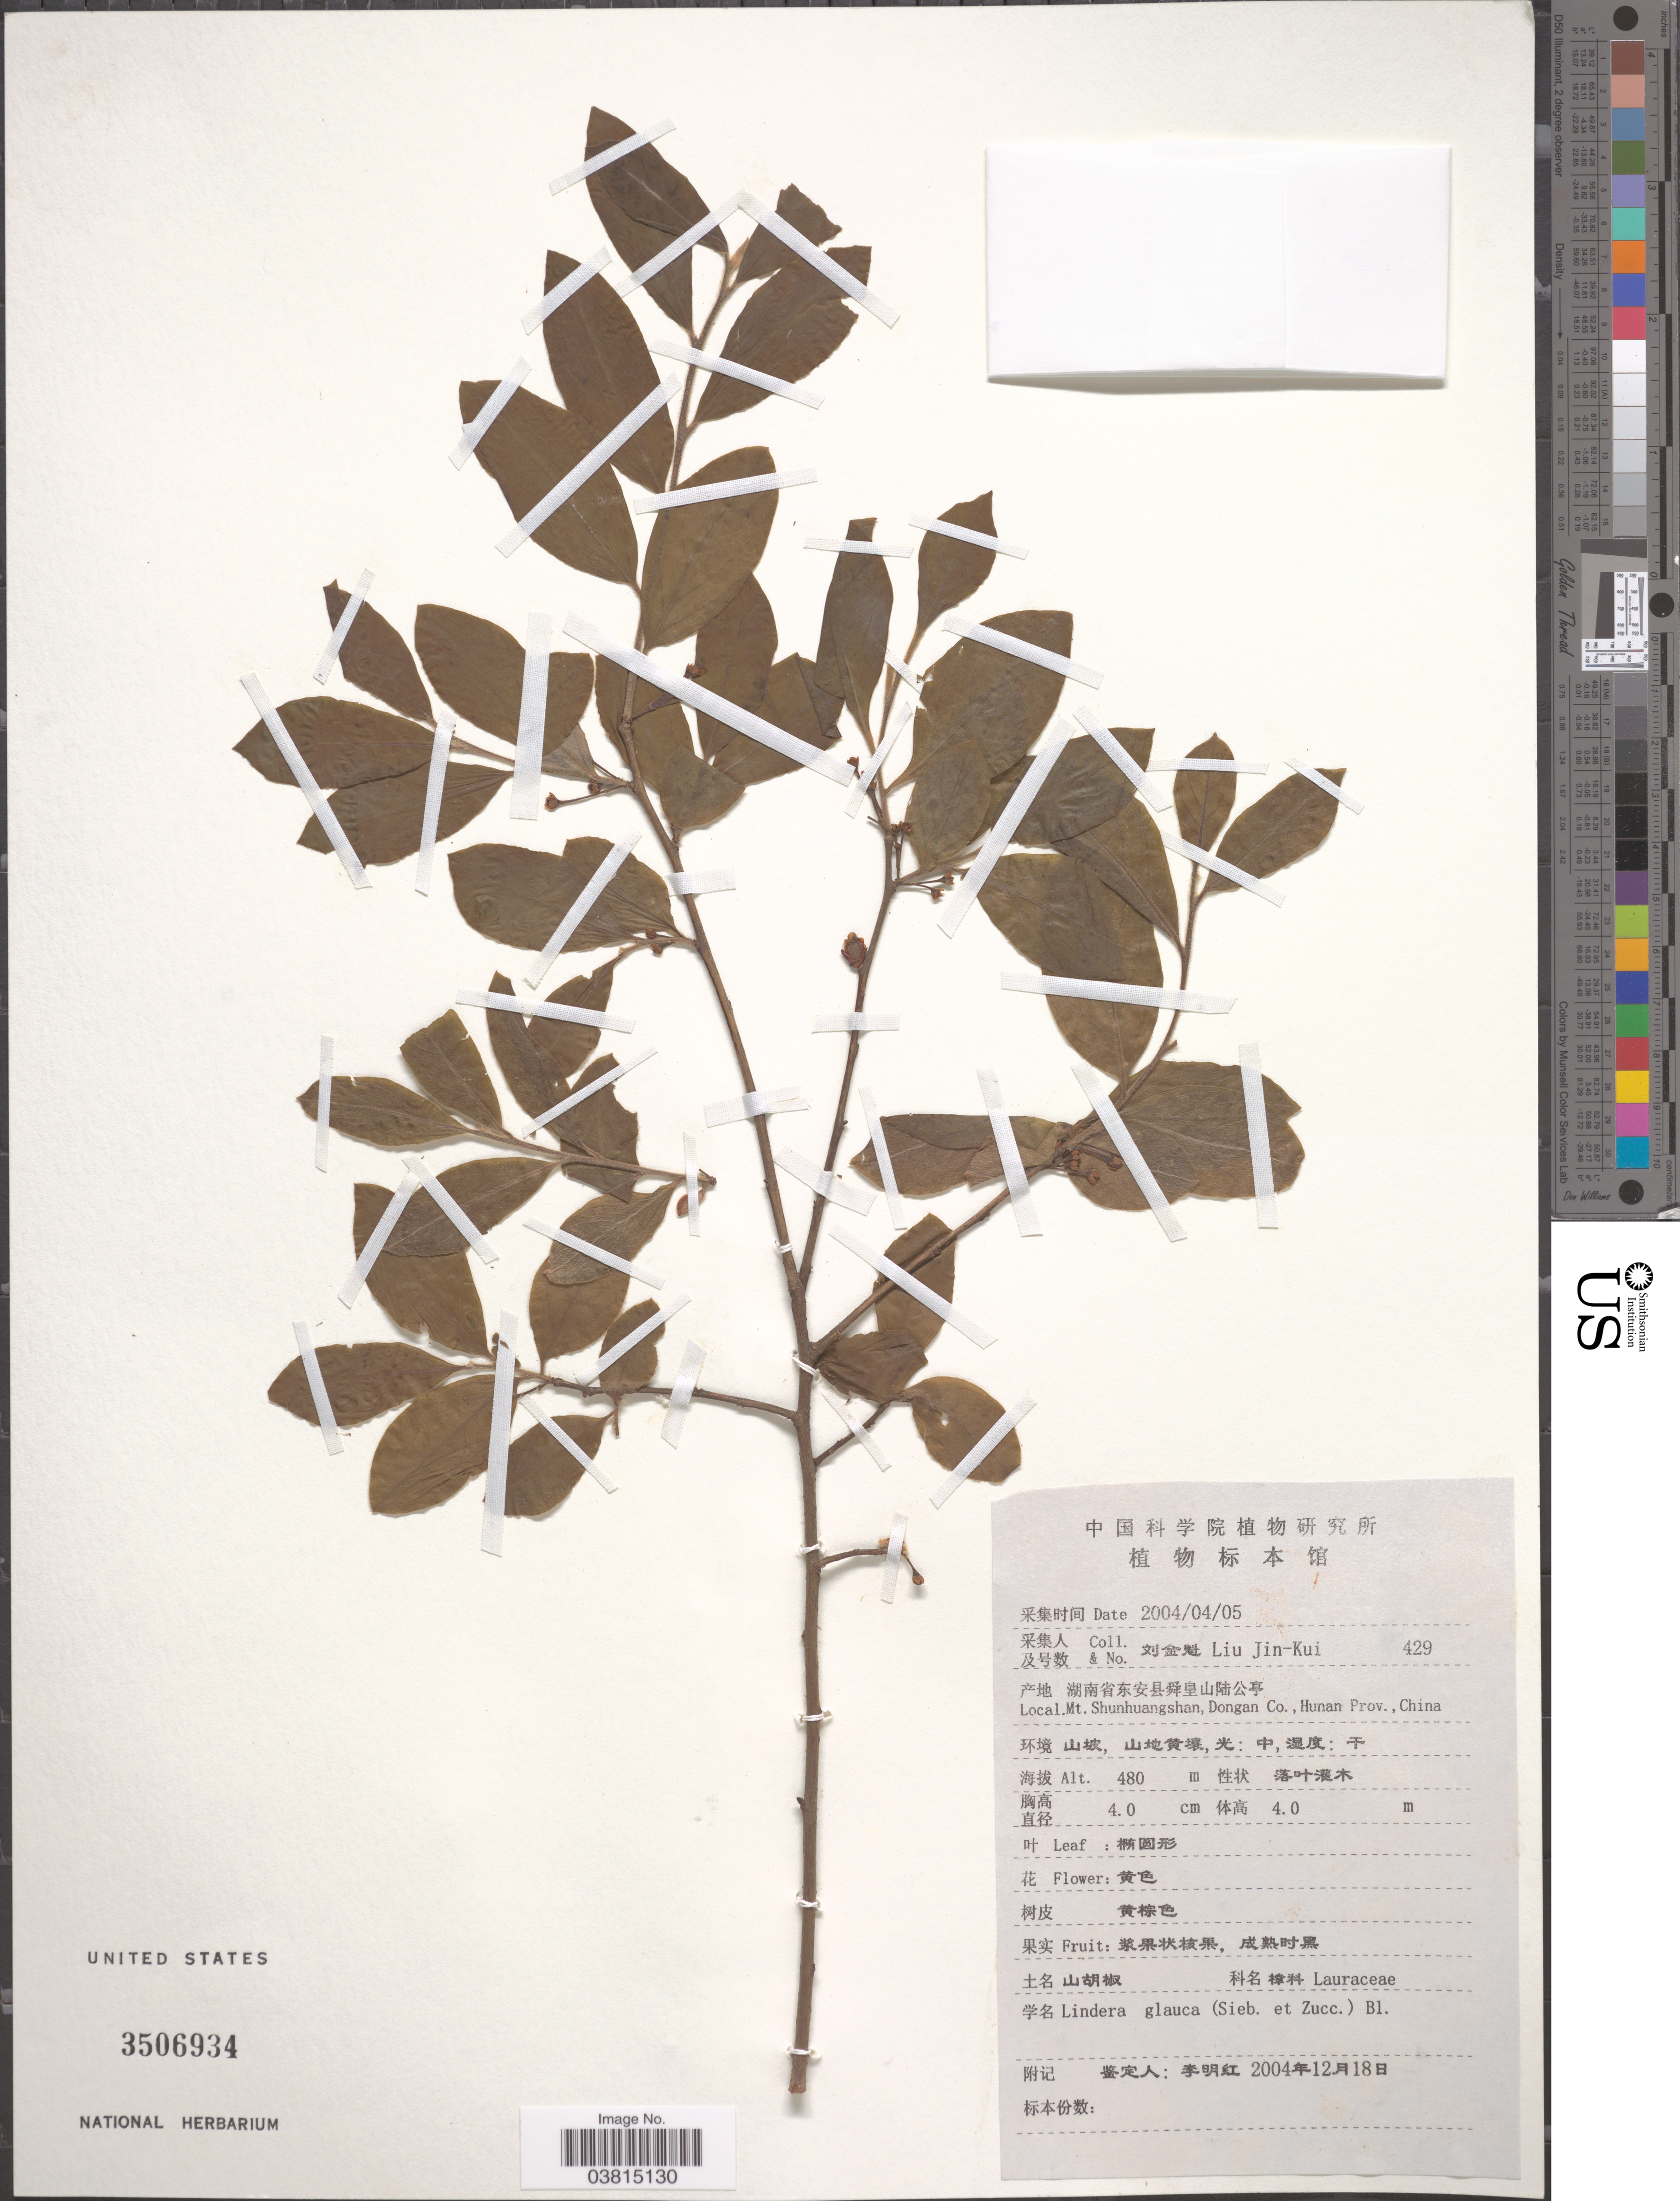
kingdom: Plantae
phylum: Tracheophyta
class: Magnoliopsida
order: Laurales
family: Lauraceae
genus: Lindera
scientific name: Lindera glauca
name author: (Siebold & Zucc.) Blume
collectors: Liu Jin-Kui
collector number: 429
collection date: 2004-04-05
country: China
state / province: Hunan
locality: Mt. Shunhuangshan, Dongan Co.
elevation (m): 480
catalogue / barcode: US 3506934